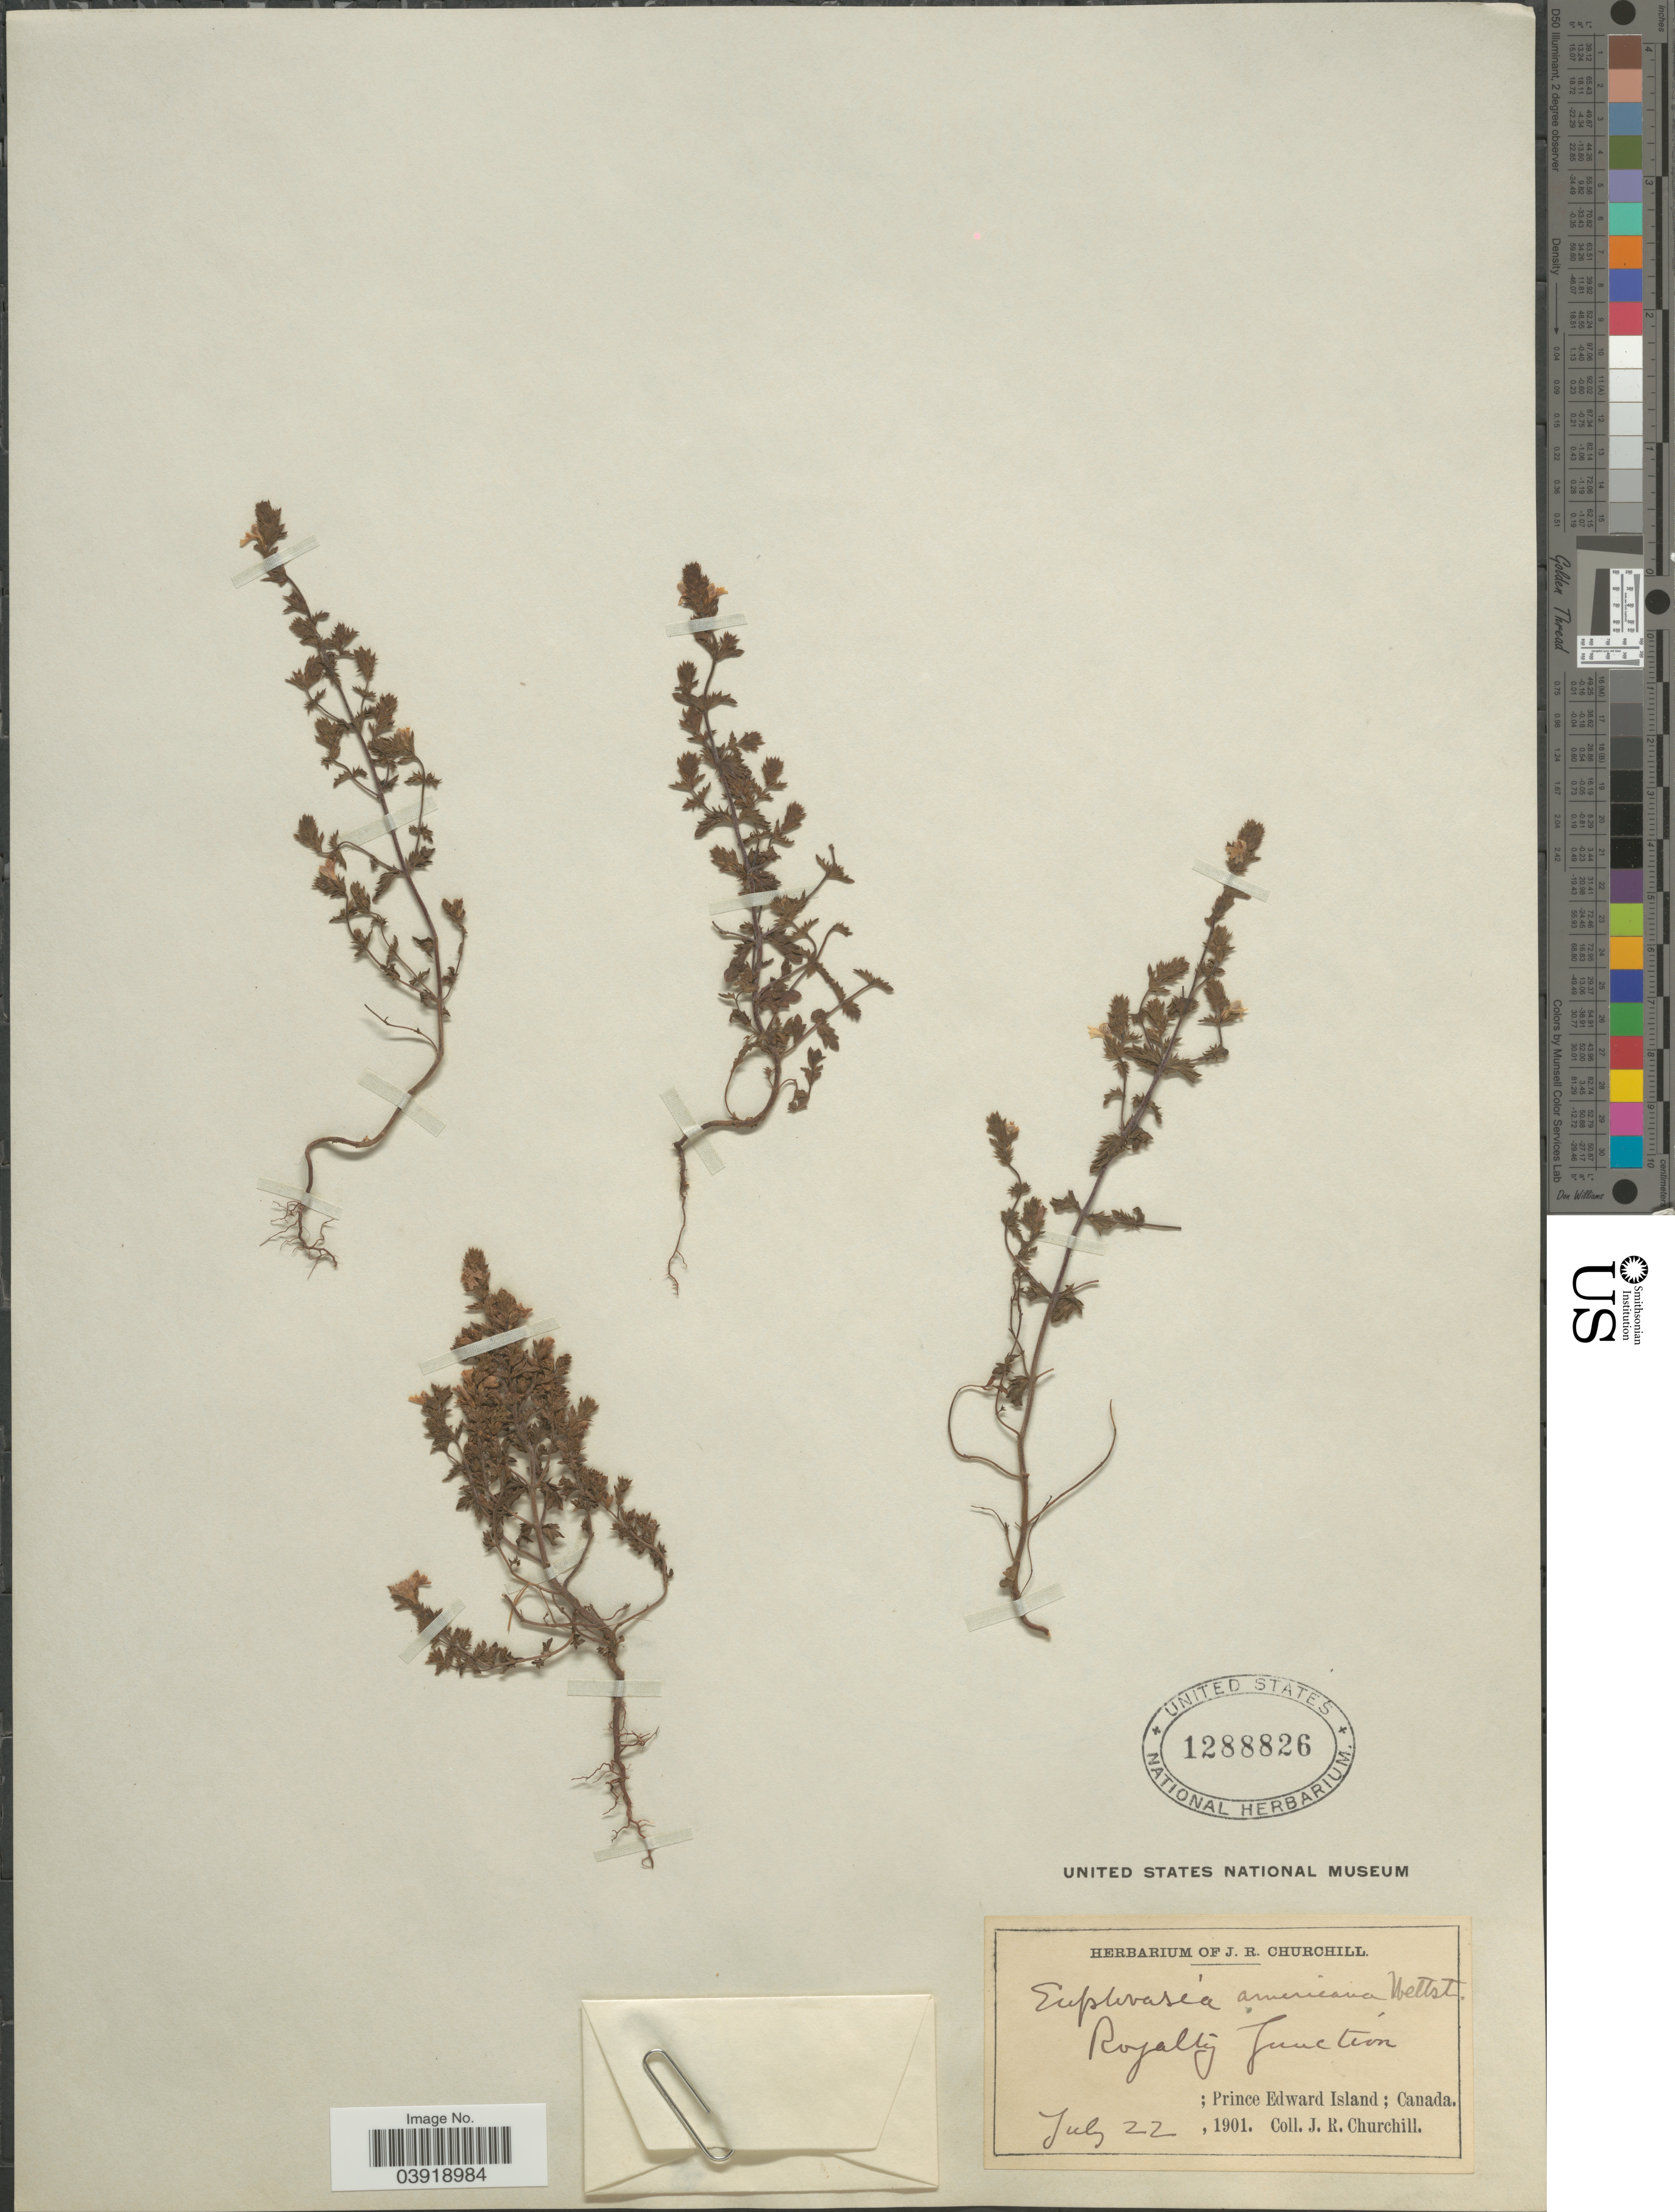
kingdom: Plantae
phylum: Tracheophyta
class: Magnoliopsida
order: Lamiales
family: Orobanchaceae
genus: Euphrasia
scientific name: Euphrasia americana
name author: Wettst.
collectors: J. Churchill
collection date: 1901-07-22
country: Canada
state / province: Prince Edward Island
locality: Royalty Junction.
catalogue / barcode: US 1288826